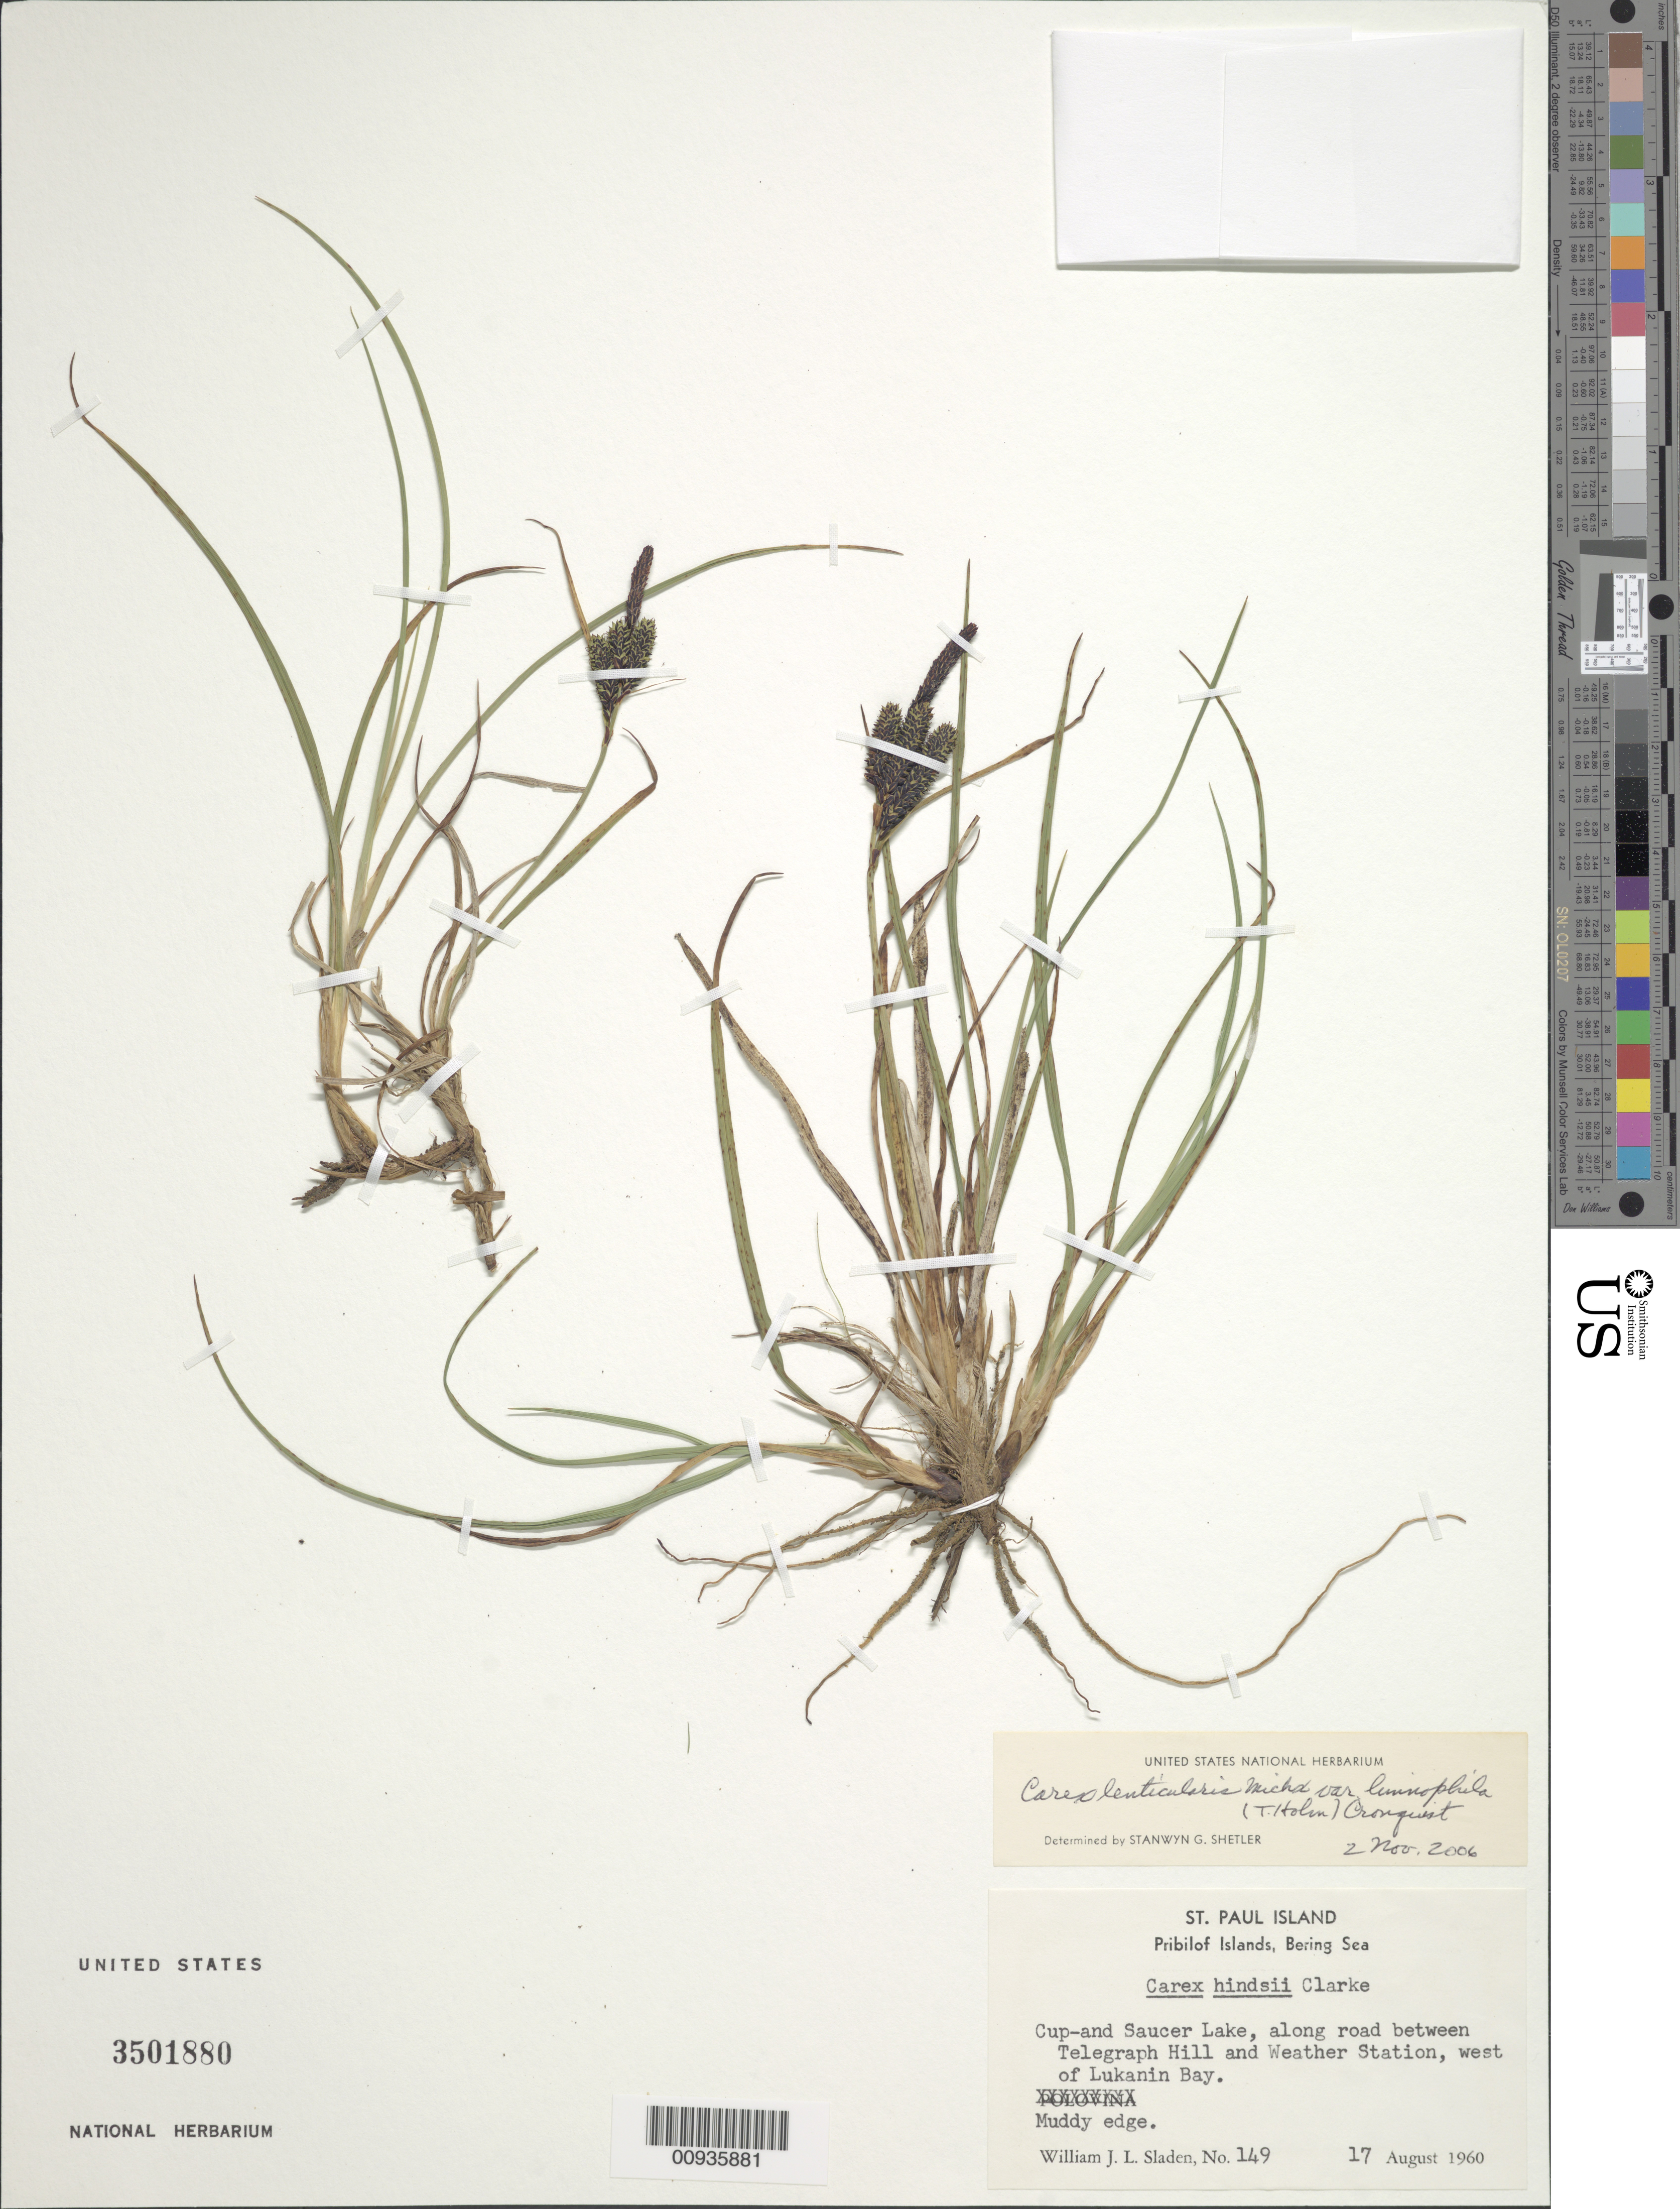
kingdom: Plantae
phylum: Tracheophyta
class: Liliopsida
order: Poales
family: Cyperaceae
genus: Carex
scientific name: Carex kelloggii var. limnophila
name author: (Holm) B.L. Wilson & R.E. Brainerd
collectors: W. Sladen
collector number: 149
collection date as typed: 17 Aug 1960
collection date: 1960-08-17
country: United States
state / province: Alaska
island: St. Paul Island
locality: St. Paul Island. Cup-and-Saucer Lake, along road between Telegraph Hill and Weather Station, west of Lukanin Bay., Bering Sea, Pribilof Islands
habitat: Muddy edge.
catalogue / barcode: US 3501880